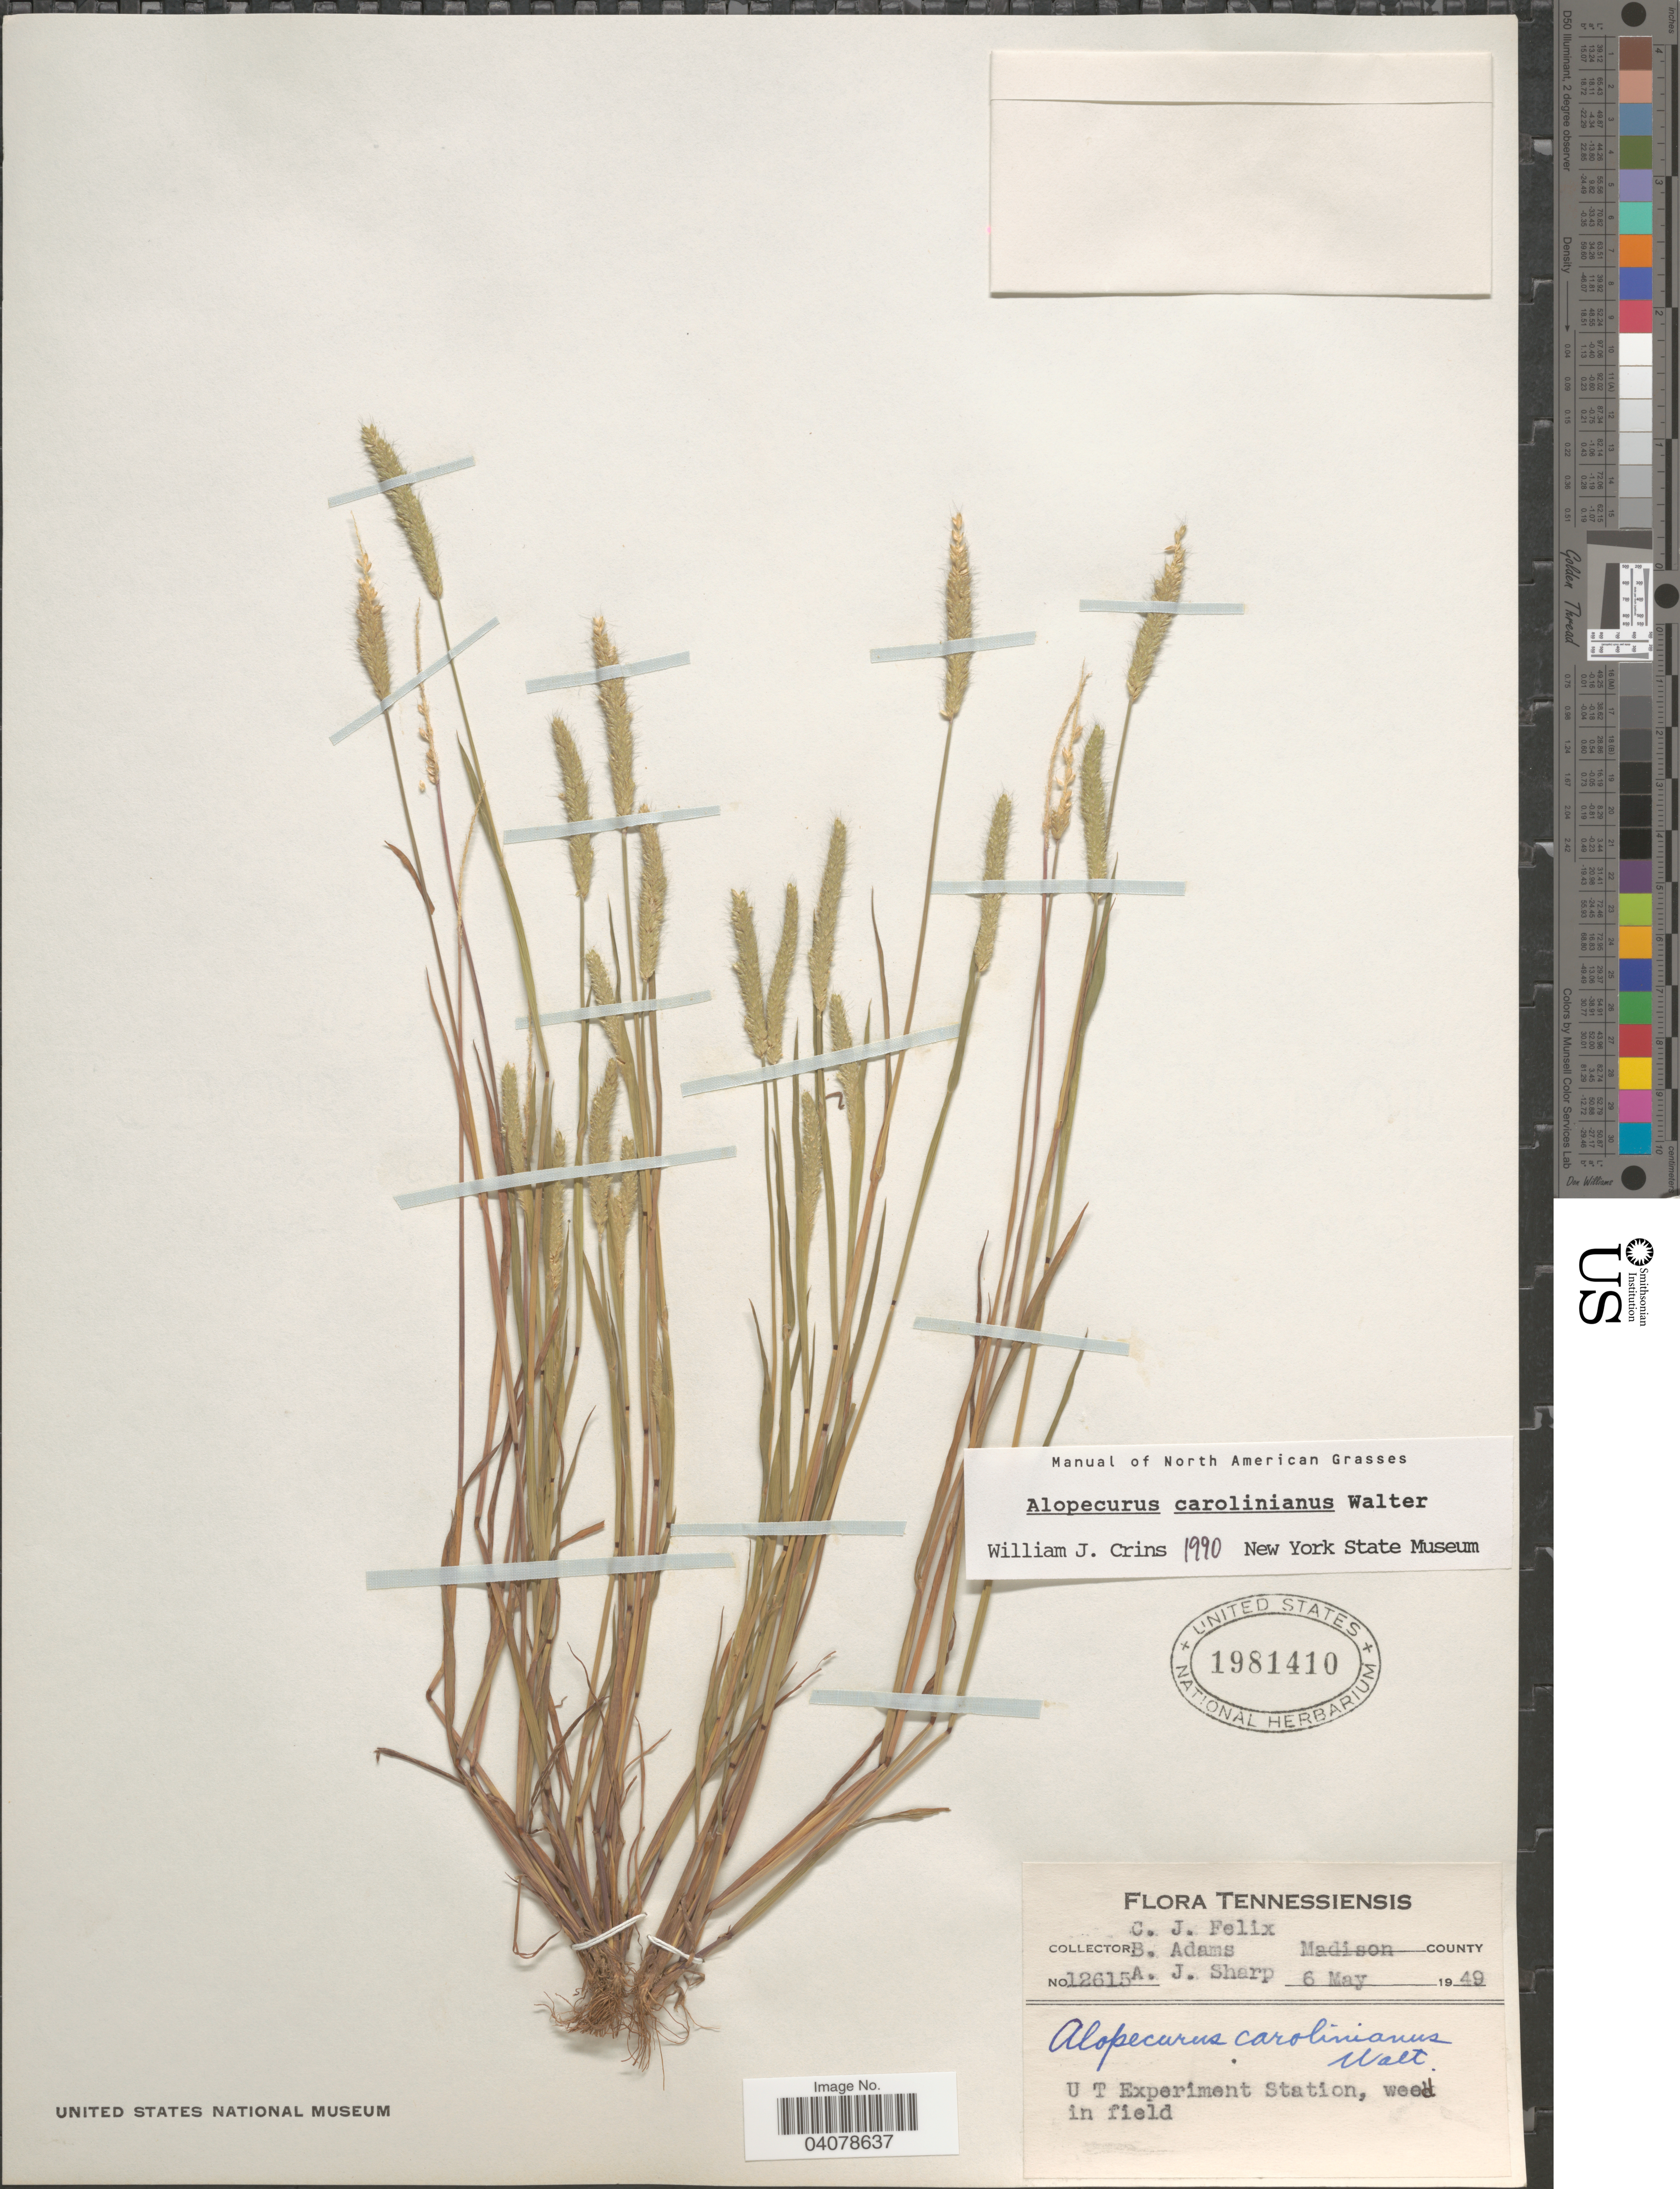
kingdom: Plantae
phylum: Tracheophyta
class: Liliopsida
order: Poales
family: Poaceae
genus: Alopecurus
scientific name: Alopecurus carolinianus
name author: Walter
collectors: C. Felix, B. Adams & A. J. Sharp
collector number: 12615A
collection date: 1949-05-06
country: United States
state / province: Tennessee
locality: Tennessiensis. Madison County. U T Experiment Station.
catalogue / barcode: US 1981410